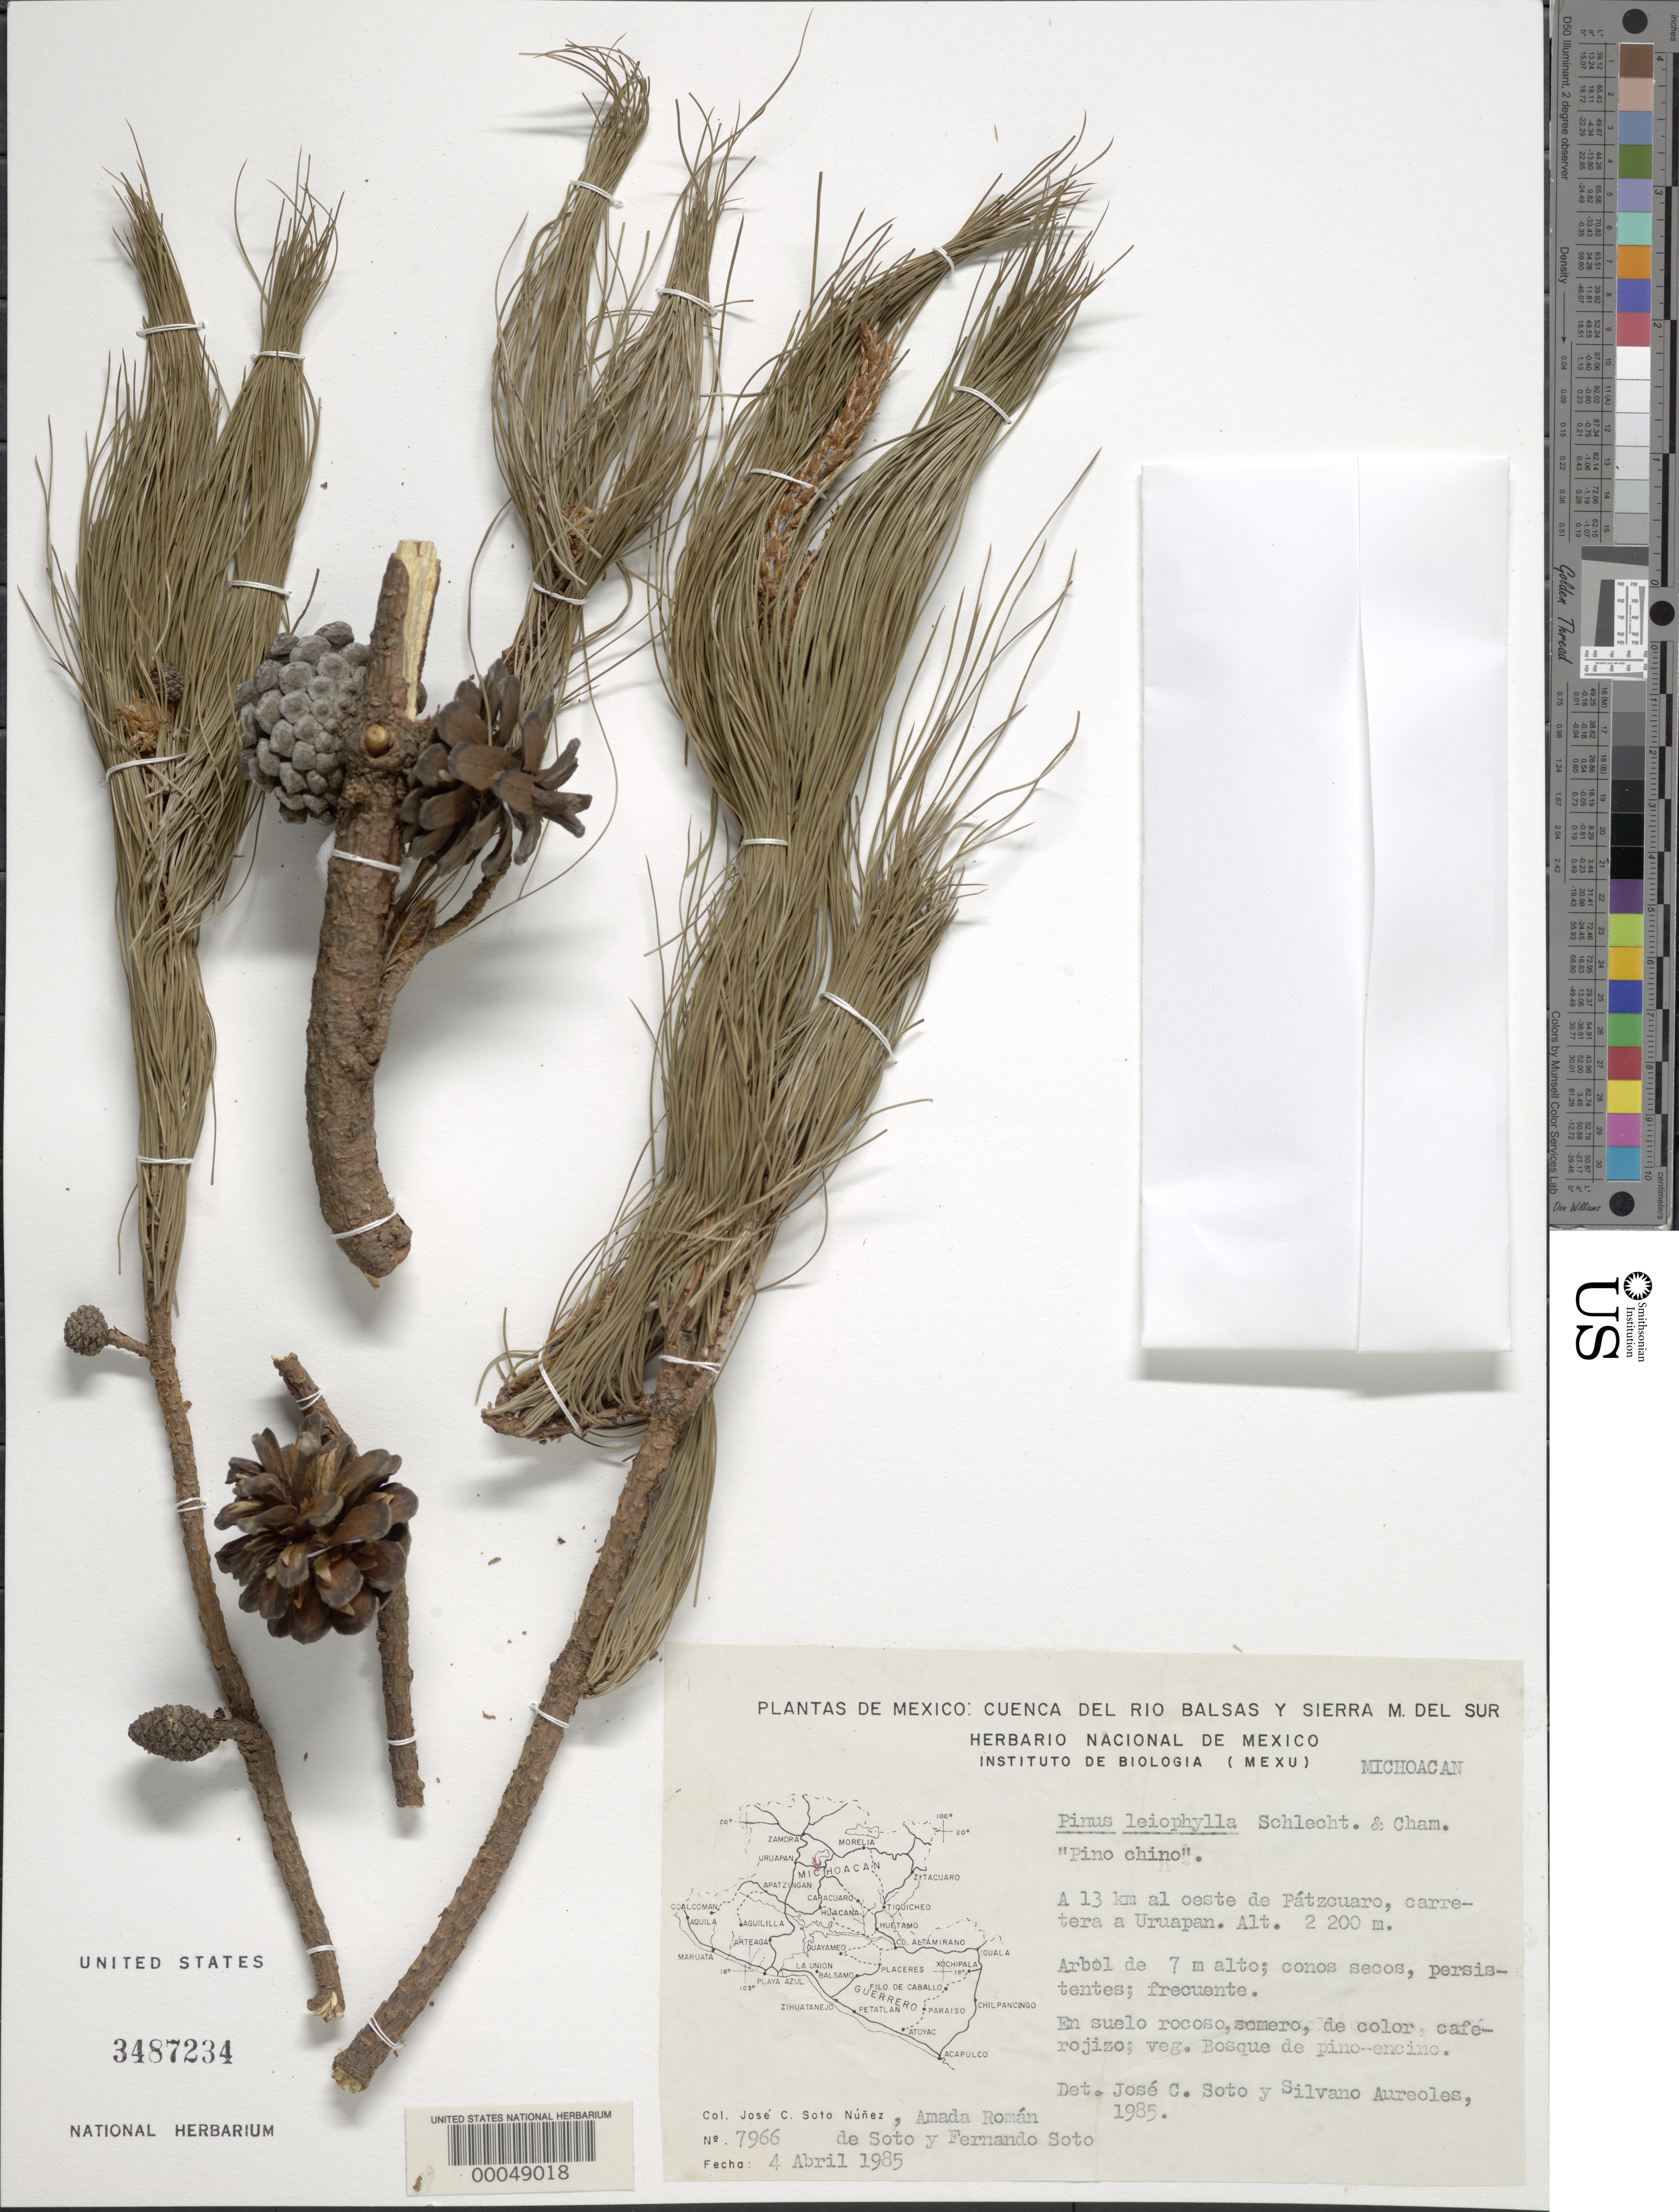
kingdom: Plantae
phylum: Tracheophyta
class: Pinopsida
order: Pinales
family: Pinaceae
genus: Pinus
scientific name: Pinus leiophylla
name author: Schiede ex Schltdl. & Cham.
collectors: J. C. Soto Núñez & A. R. Soto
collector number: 7966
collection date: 1985-04-04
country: Mexico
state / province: Michoacan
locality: A 13 km al ceste de Patzeuaro, carretera a Uruapan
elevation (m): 2200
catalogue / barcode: US 3487234